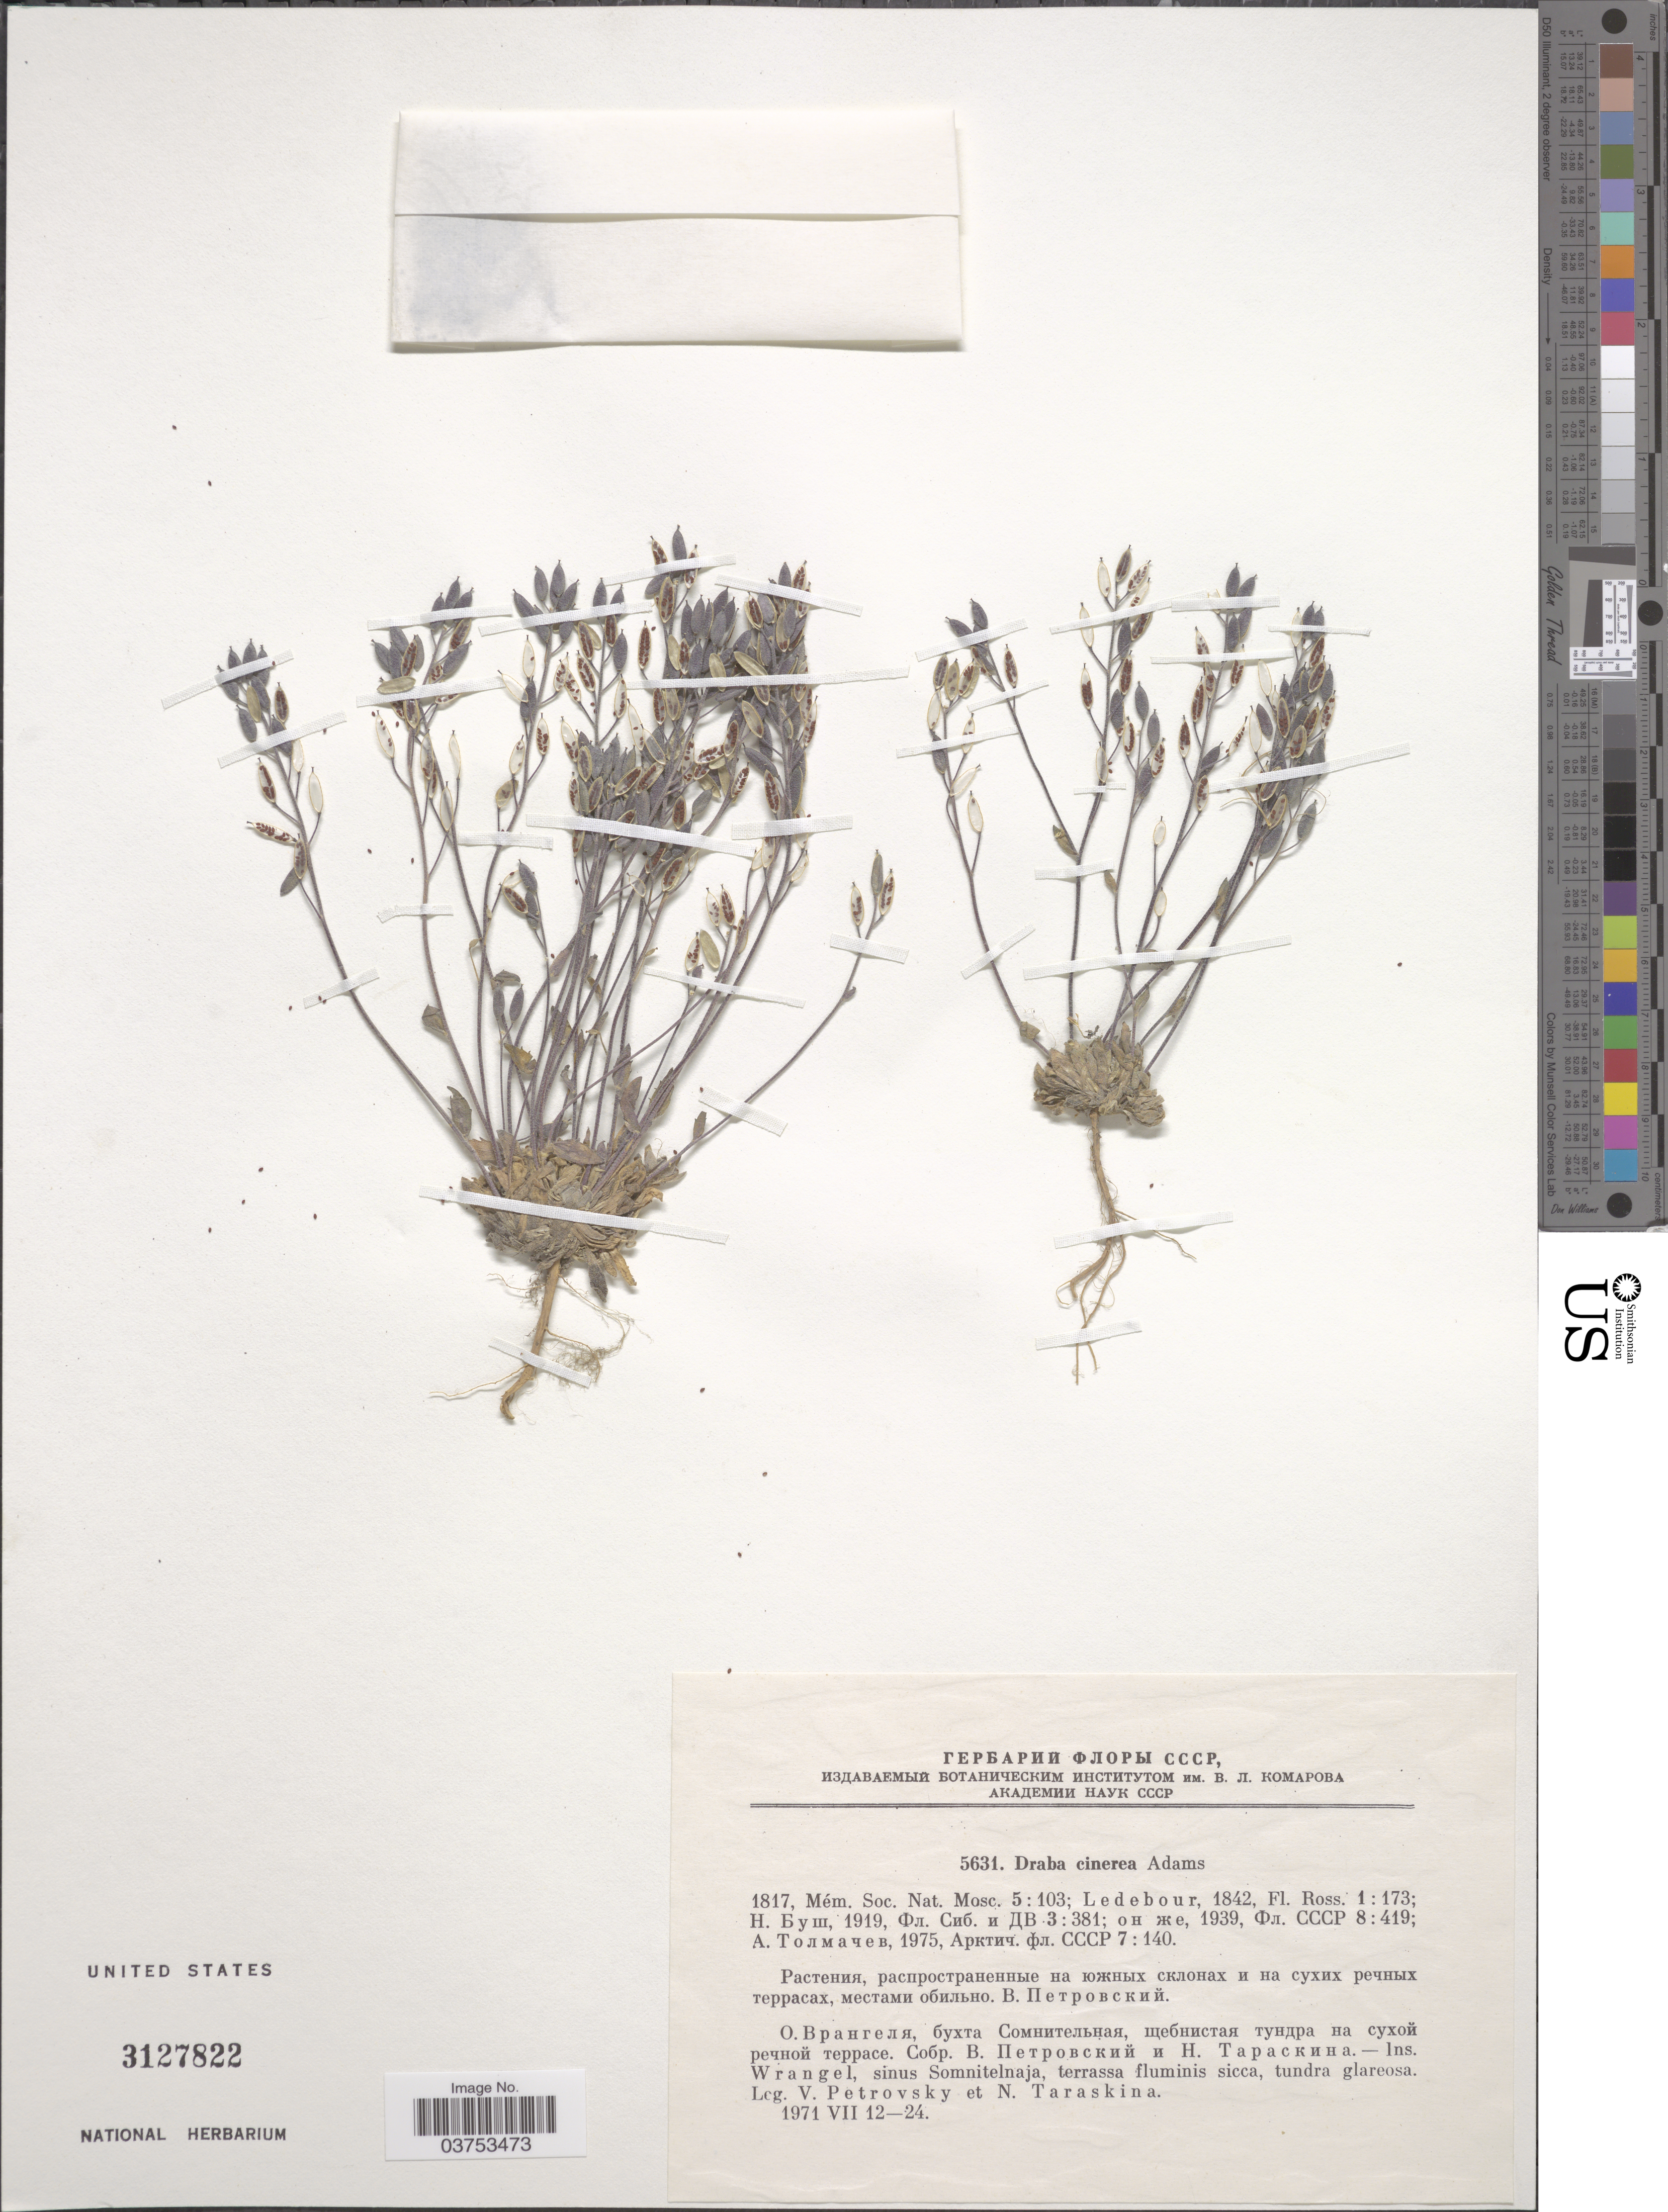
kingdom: Plantae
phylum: Tracheophyta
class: Magnoliopsida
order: Brassicales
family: Brassicaceae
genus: Draba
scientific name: Draba cinerea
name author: Adams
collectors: V. Petrovsky & N. Taraskina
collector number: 5631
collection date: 1971-07-12/1971-07-24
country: Russian Federation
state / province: Chukotka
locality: Ins. Wrangel, sinus Somnitelnaja, terrassa fluminis sicca, tundra glareosa.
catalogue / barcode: US 3127822